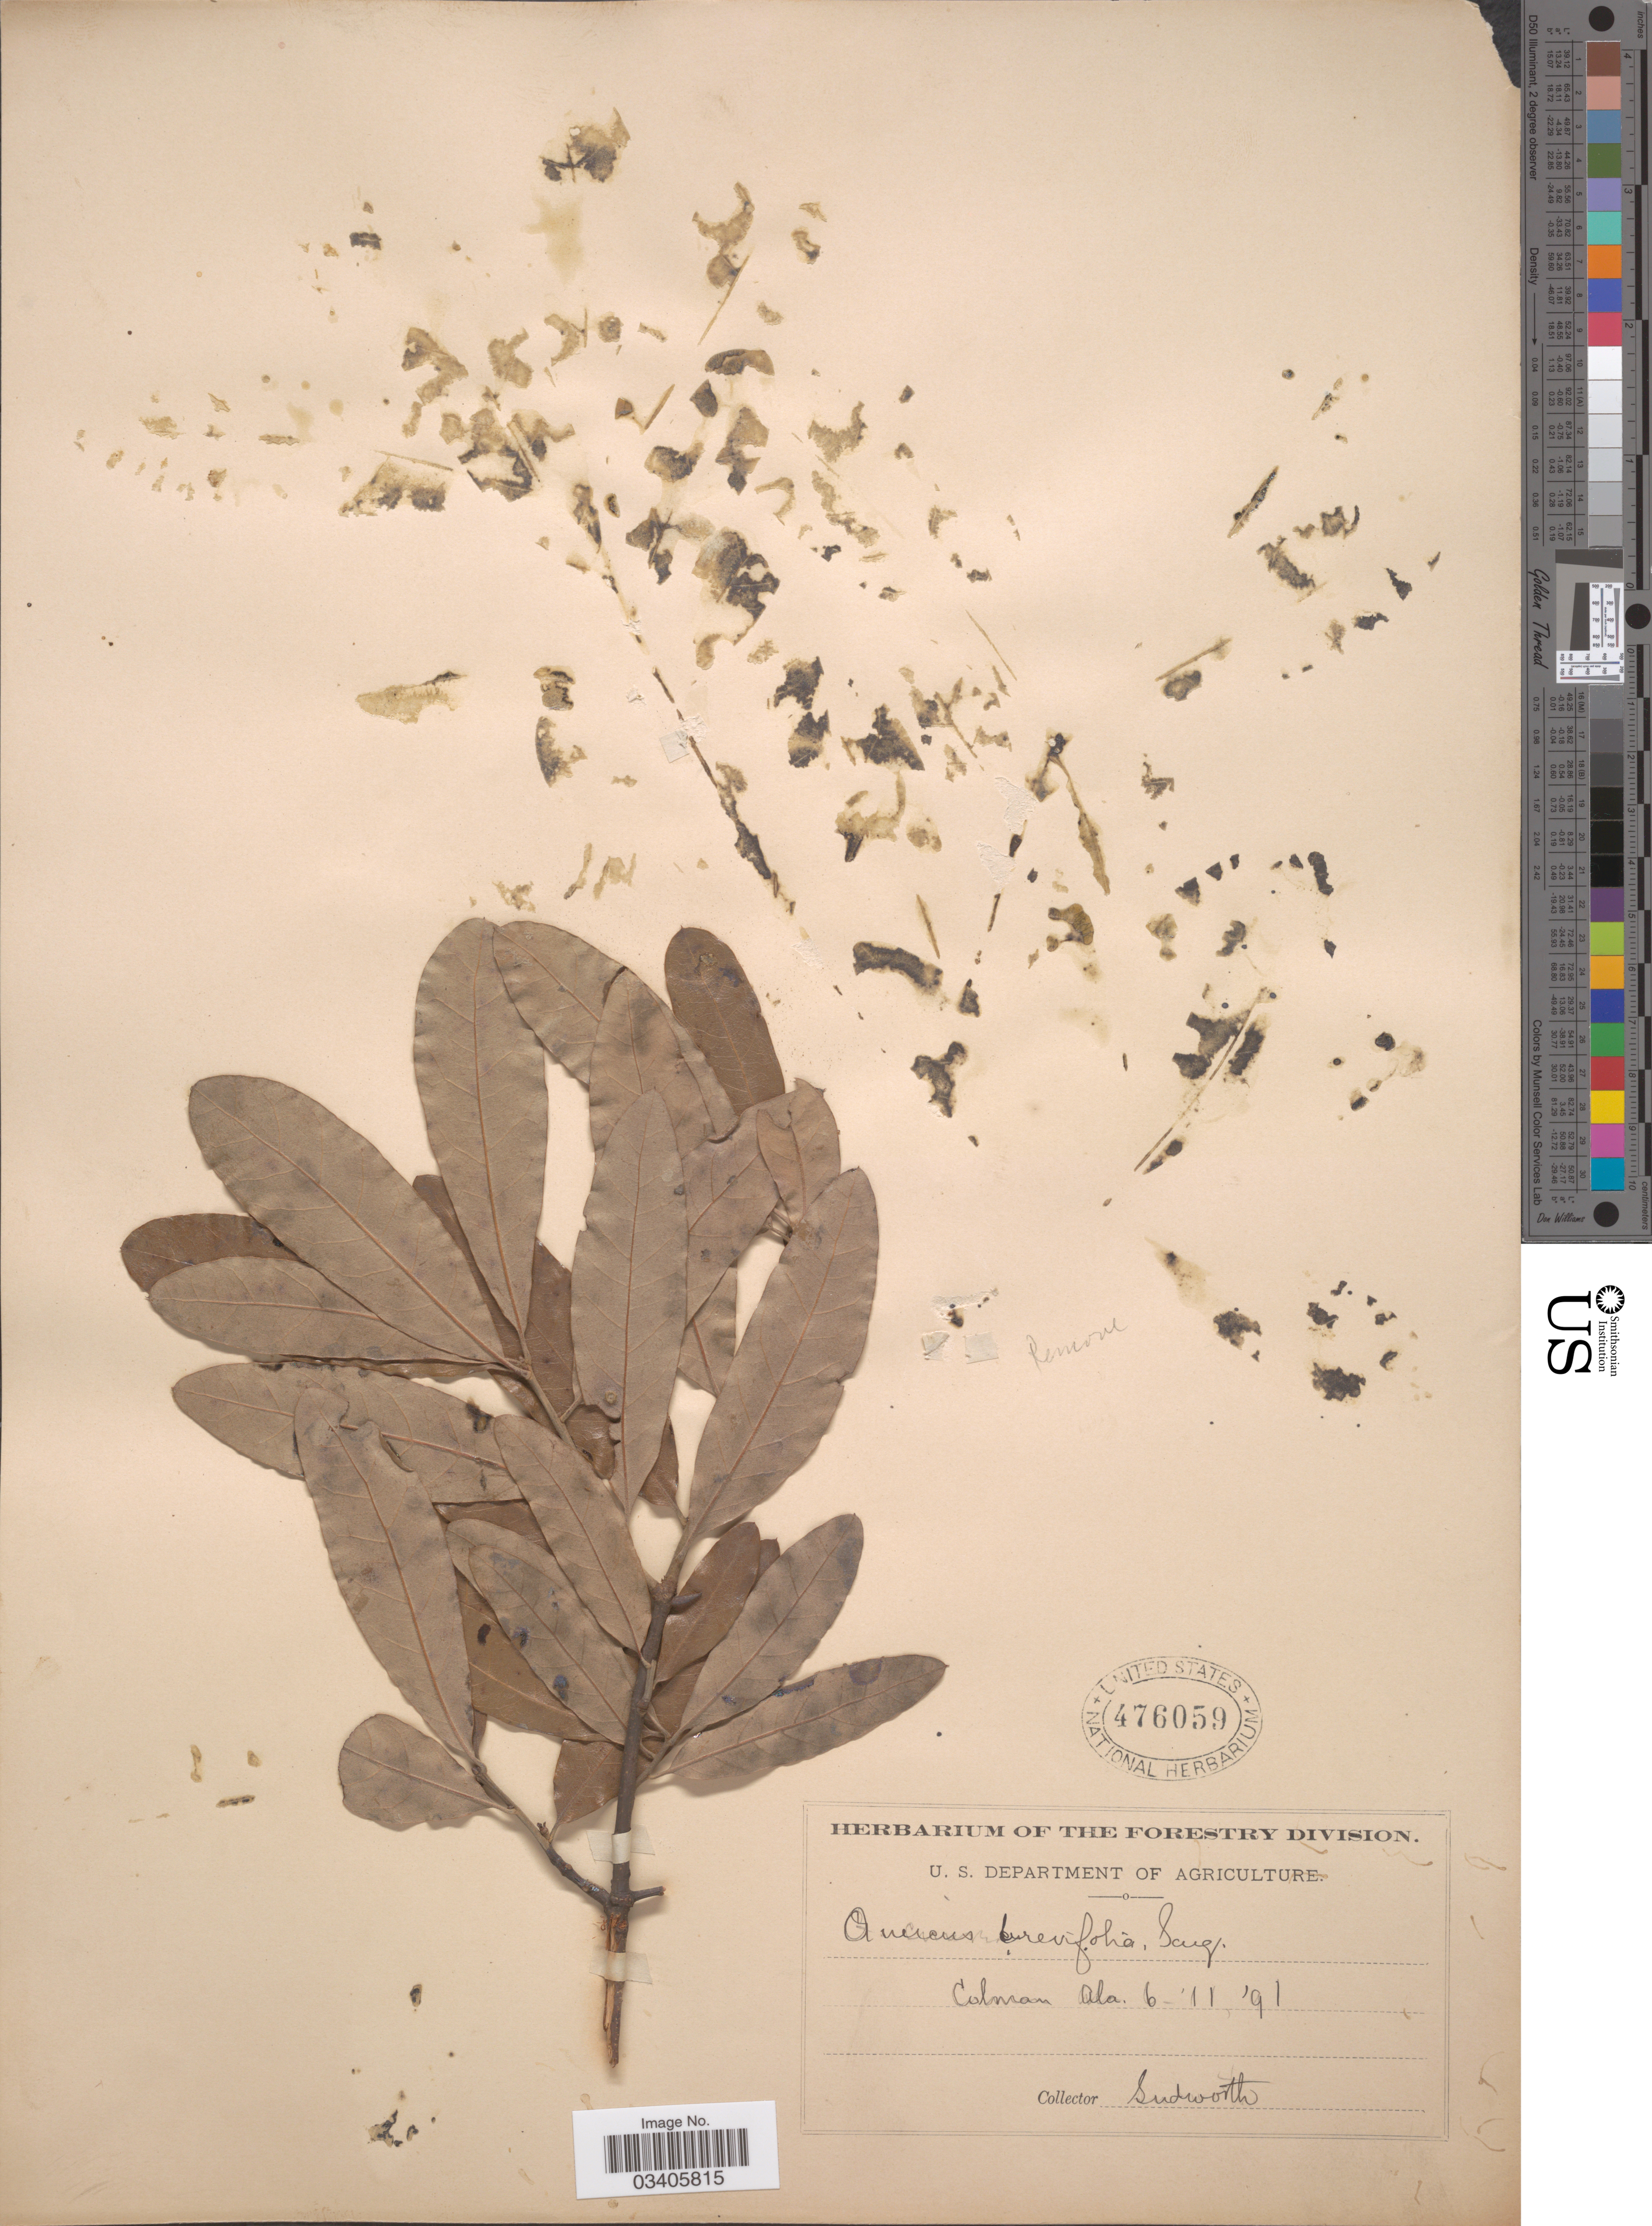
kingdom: Plantae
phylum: Tracheophyta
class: Magnoliopsida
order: Fagales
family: Fagaceae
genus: Quercus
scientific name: Quercus incana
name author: W. Bartram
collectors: Sudworth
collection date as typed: Transcribed d/m/y: 11/6/91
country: United States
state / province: Alabama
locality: Colman.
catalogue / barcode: US 476059